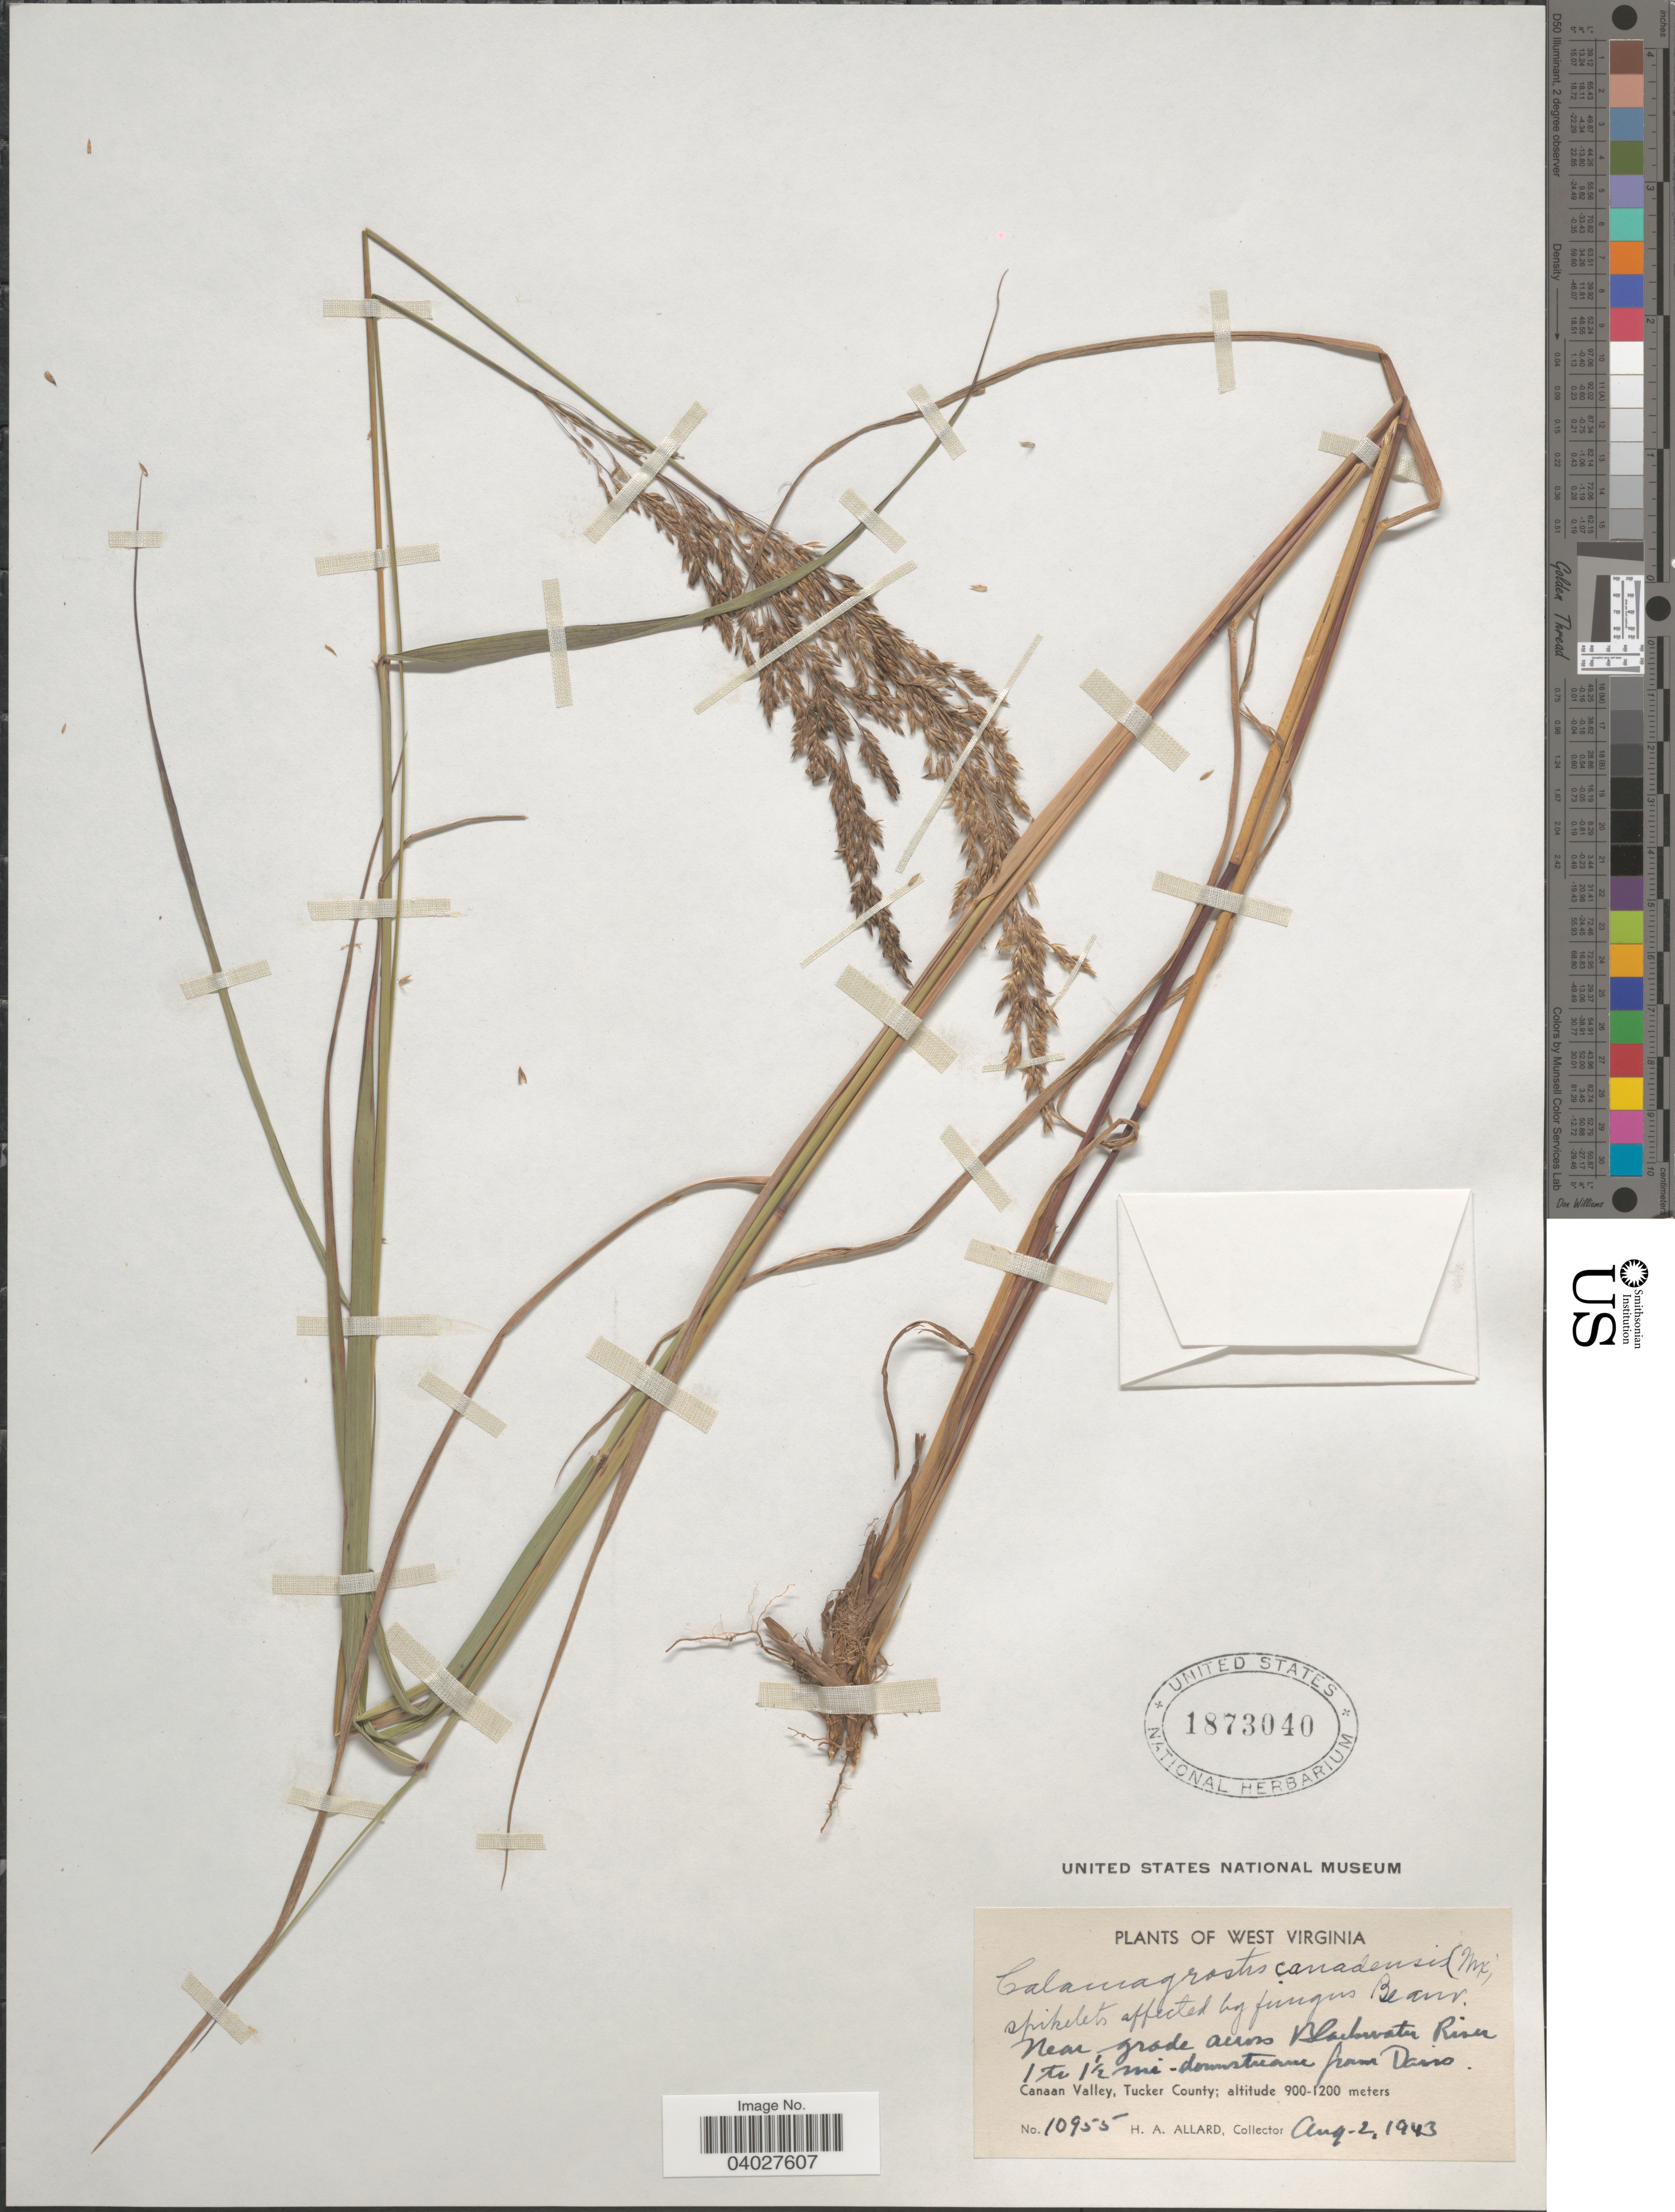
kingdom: Plantae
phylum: Tracheophyta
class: Liliopsida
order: Poales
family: Poaceae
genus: Calamagrostis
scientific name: Calamagrostis canadensis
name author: (Michx.) P. Beauv.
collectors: H. A. Allard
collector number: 10955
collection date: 1943-08-02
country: United States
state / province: West Virginia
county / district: Tucker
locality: Blackwater River 1 to 1½ mi. downstream from Dario. Canaan Valley, Tucker County.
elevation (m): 900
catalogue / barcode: US 1873040